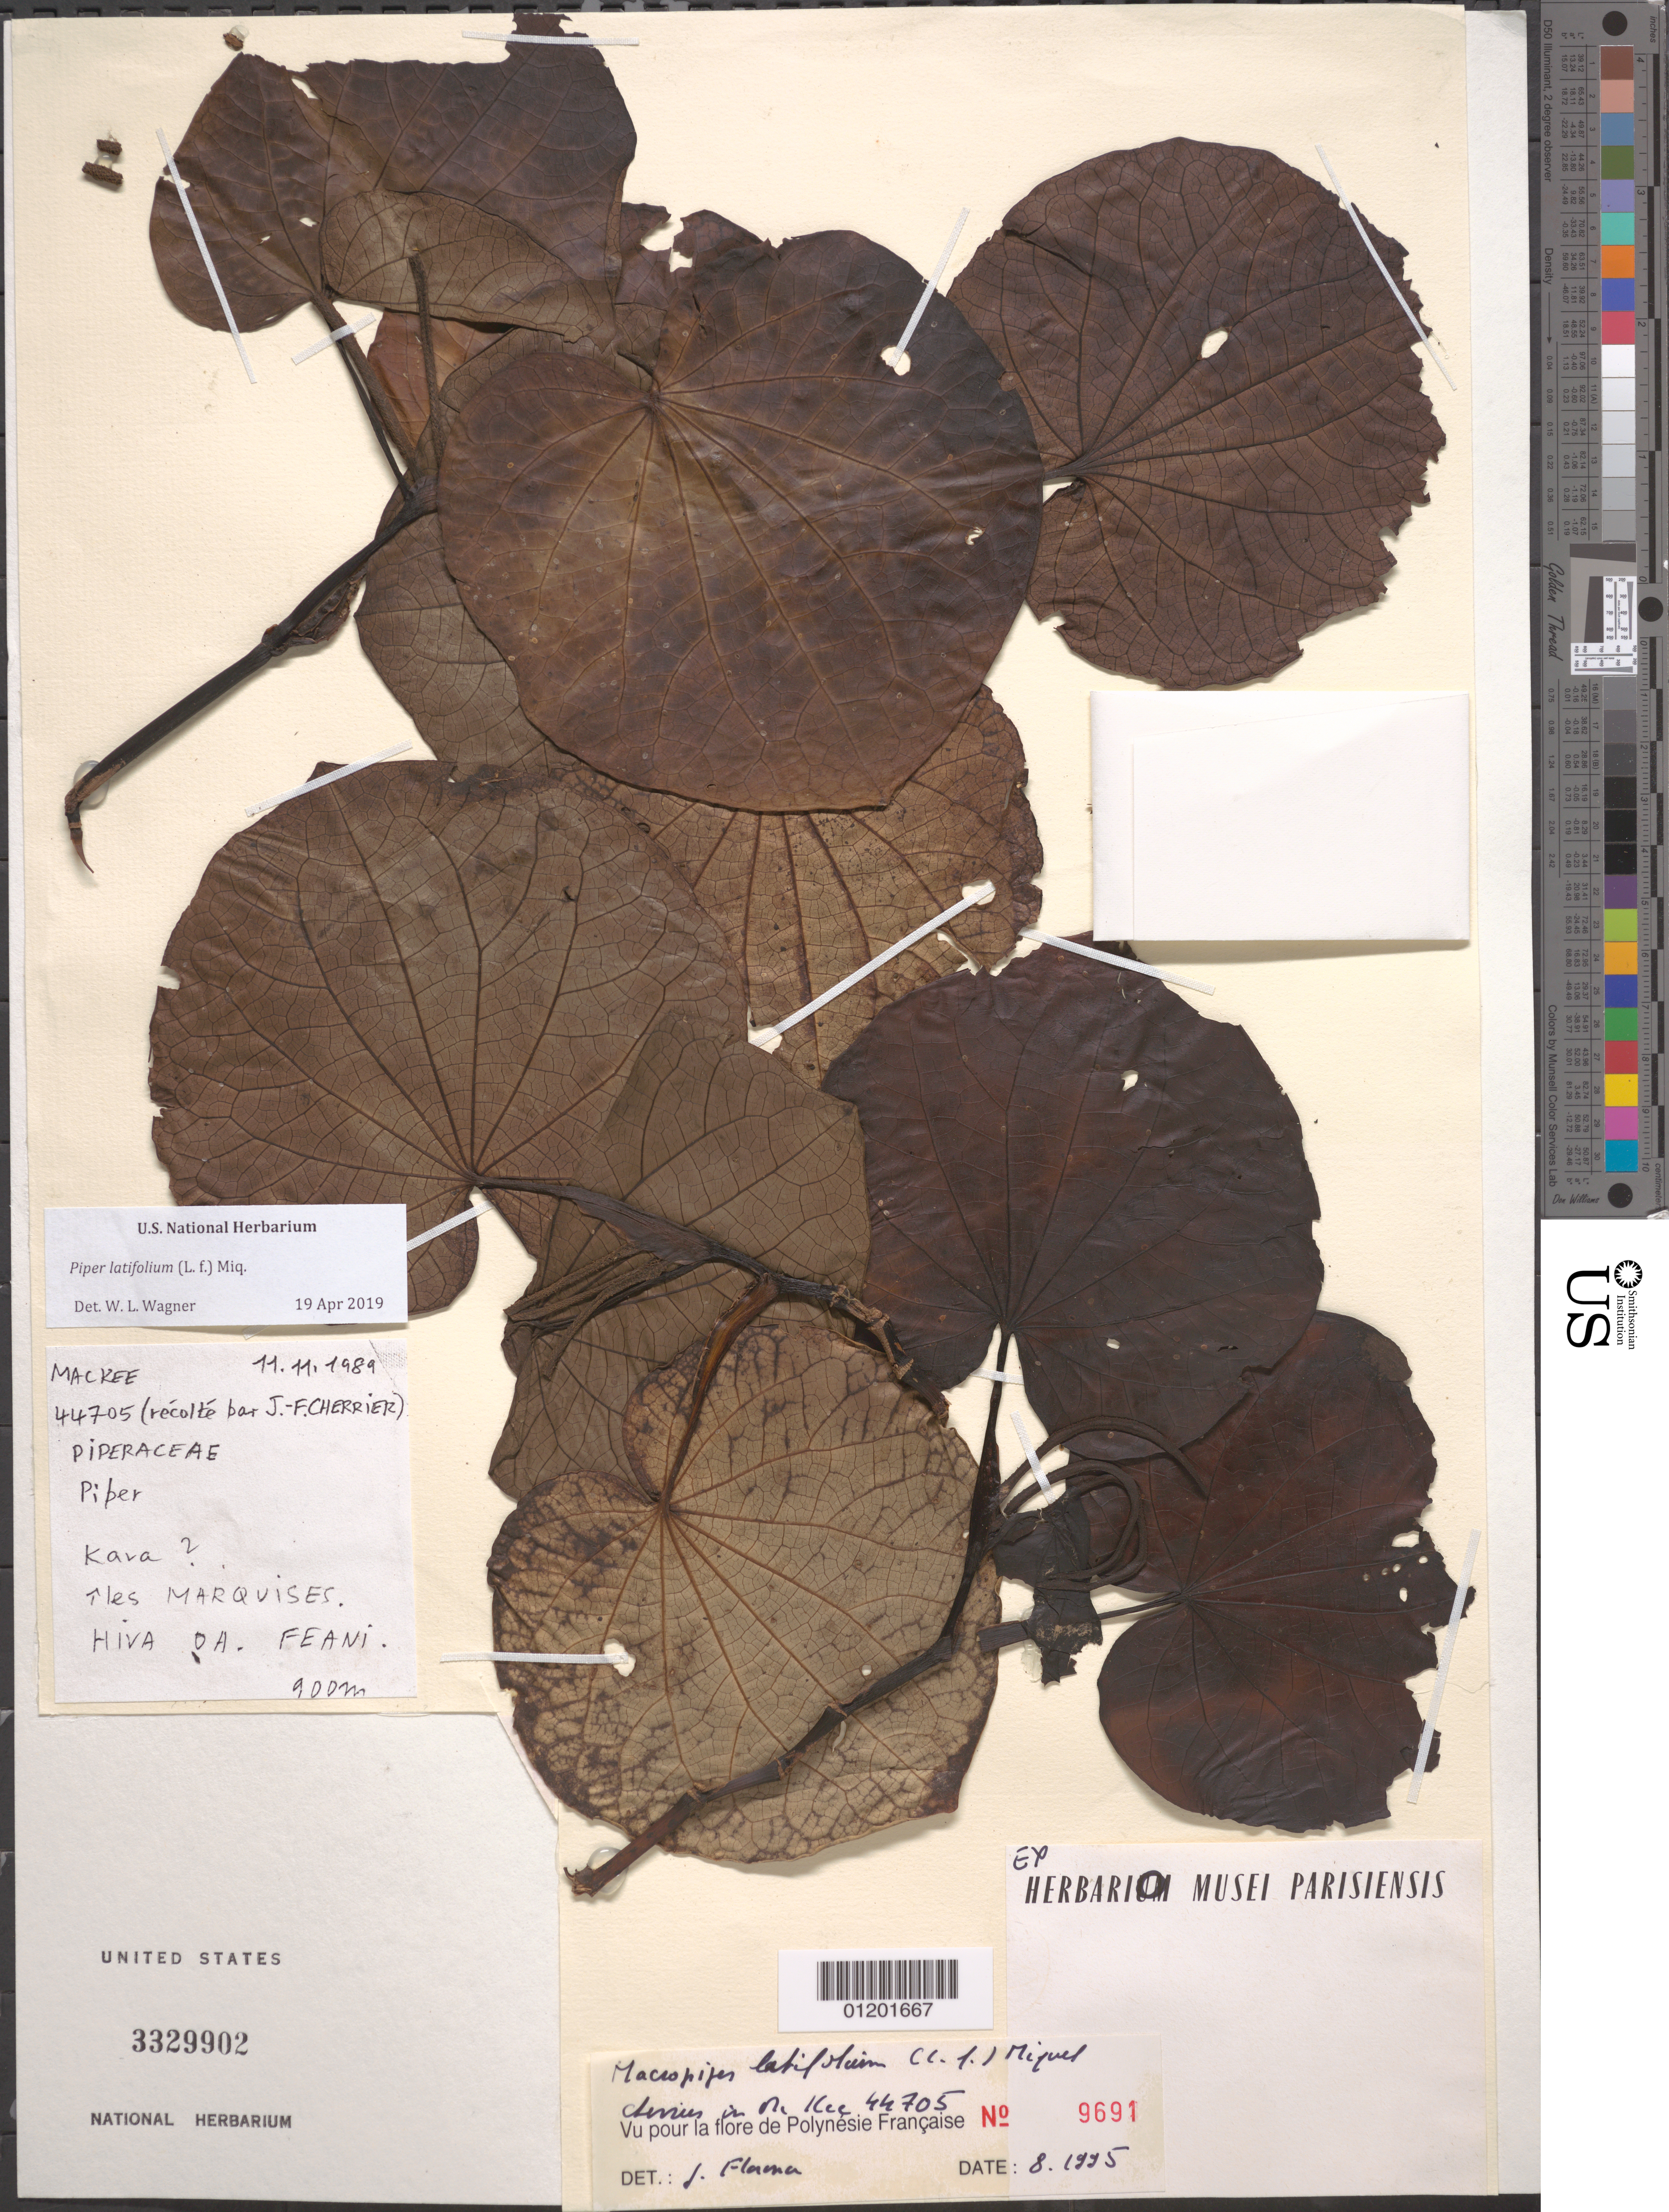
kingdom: Plantae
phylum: Tracheophyta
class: Magnoliopsida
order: Piperales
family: Piperaceae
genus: Piper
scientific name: Piper latifolium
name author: L. f.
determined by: Wagner, W. L., (BOT), Smithsonian Institution - National Museum of Natural History (UNITED STATES)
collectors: H. S. MacKee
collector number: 44705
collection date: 1989-11-11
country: French Polynesia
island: Hiva Oa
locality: Feani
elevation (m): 900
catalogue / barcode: US 3329902